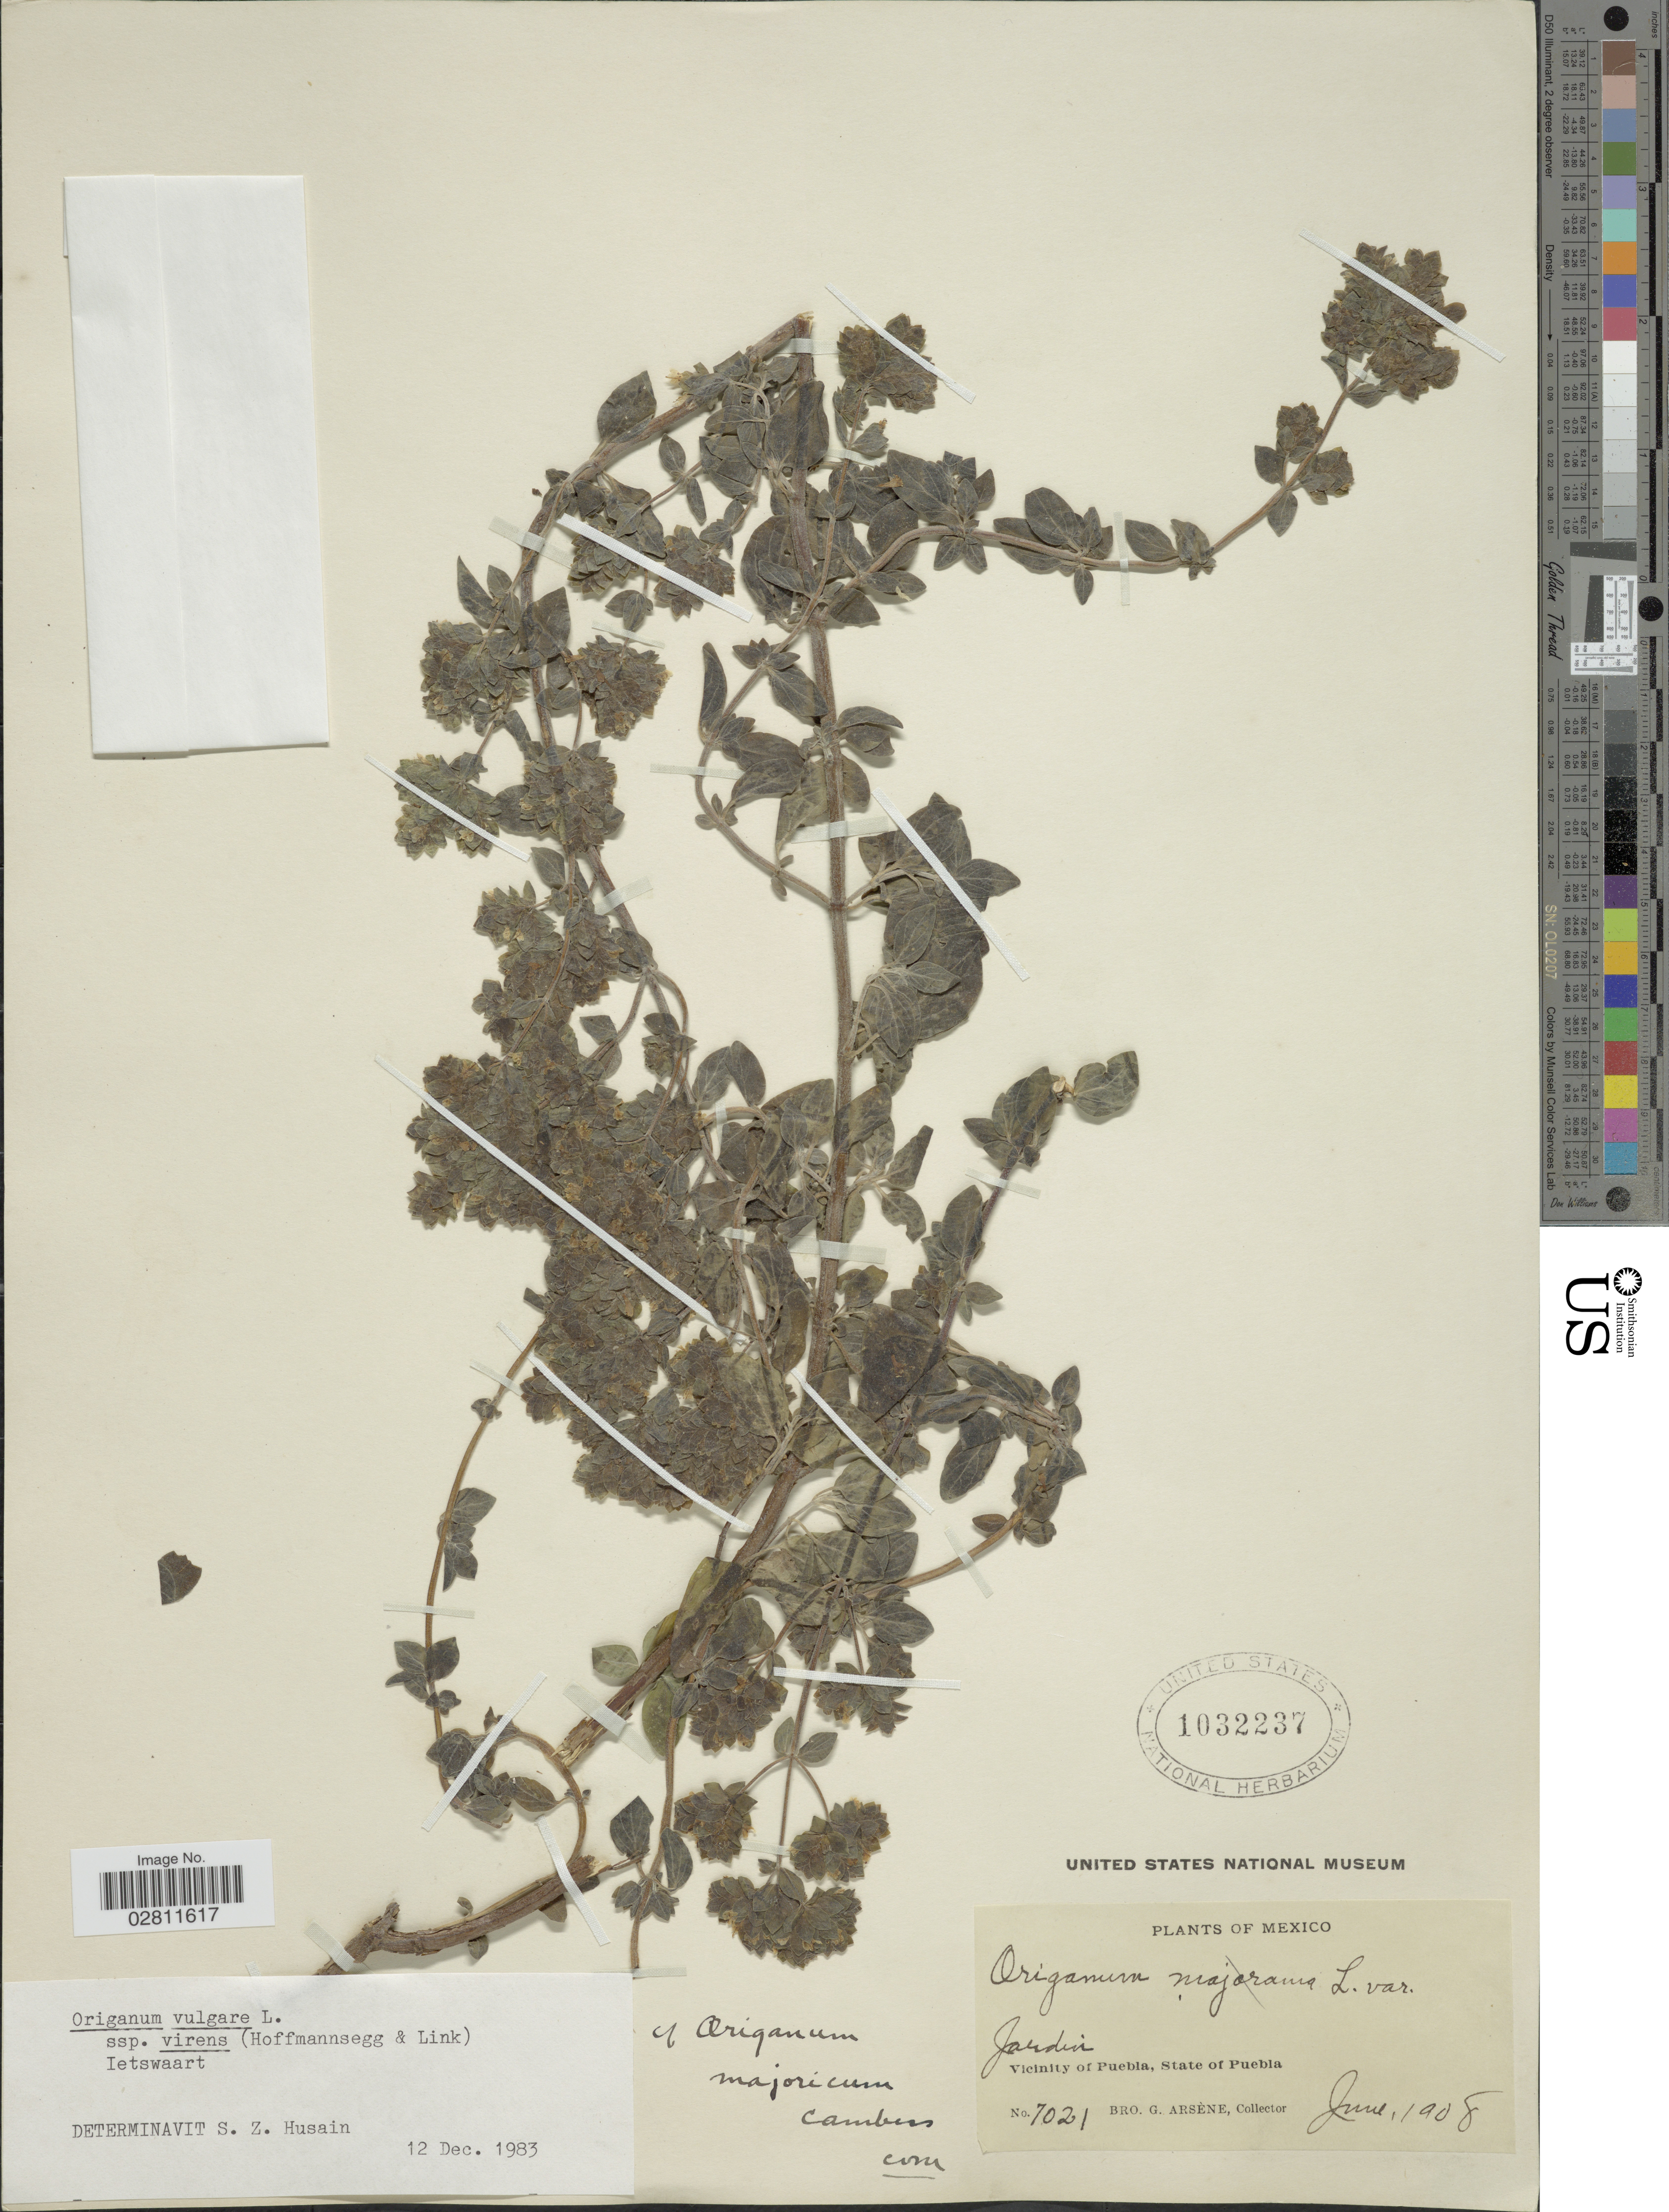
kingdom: Plantae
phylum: Tracheophyta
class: Magnoliopsida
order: Lamiales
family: Lamiaceae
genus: Origanum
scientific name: Origanum vulgare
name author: L.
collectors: Bro. G. Arsène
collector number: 7021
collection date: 1908-06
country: Mexico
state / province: Puebla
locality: Jardin, Vicinity of Puebla.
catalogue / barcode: US 1032237